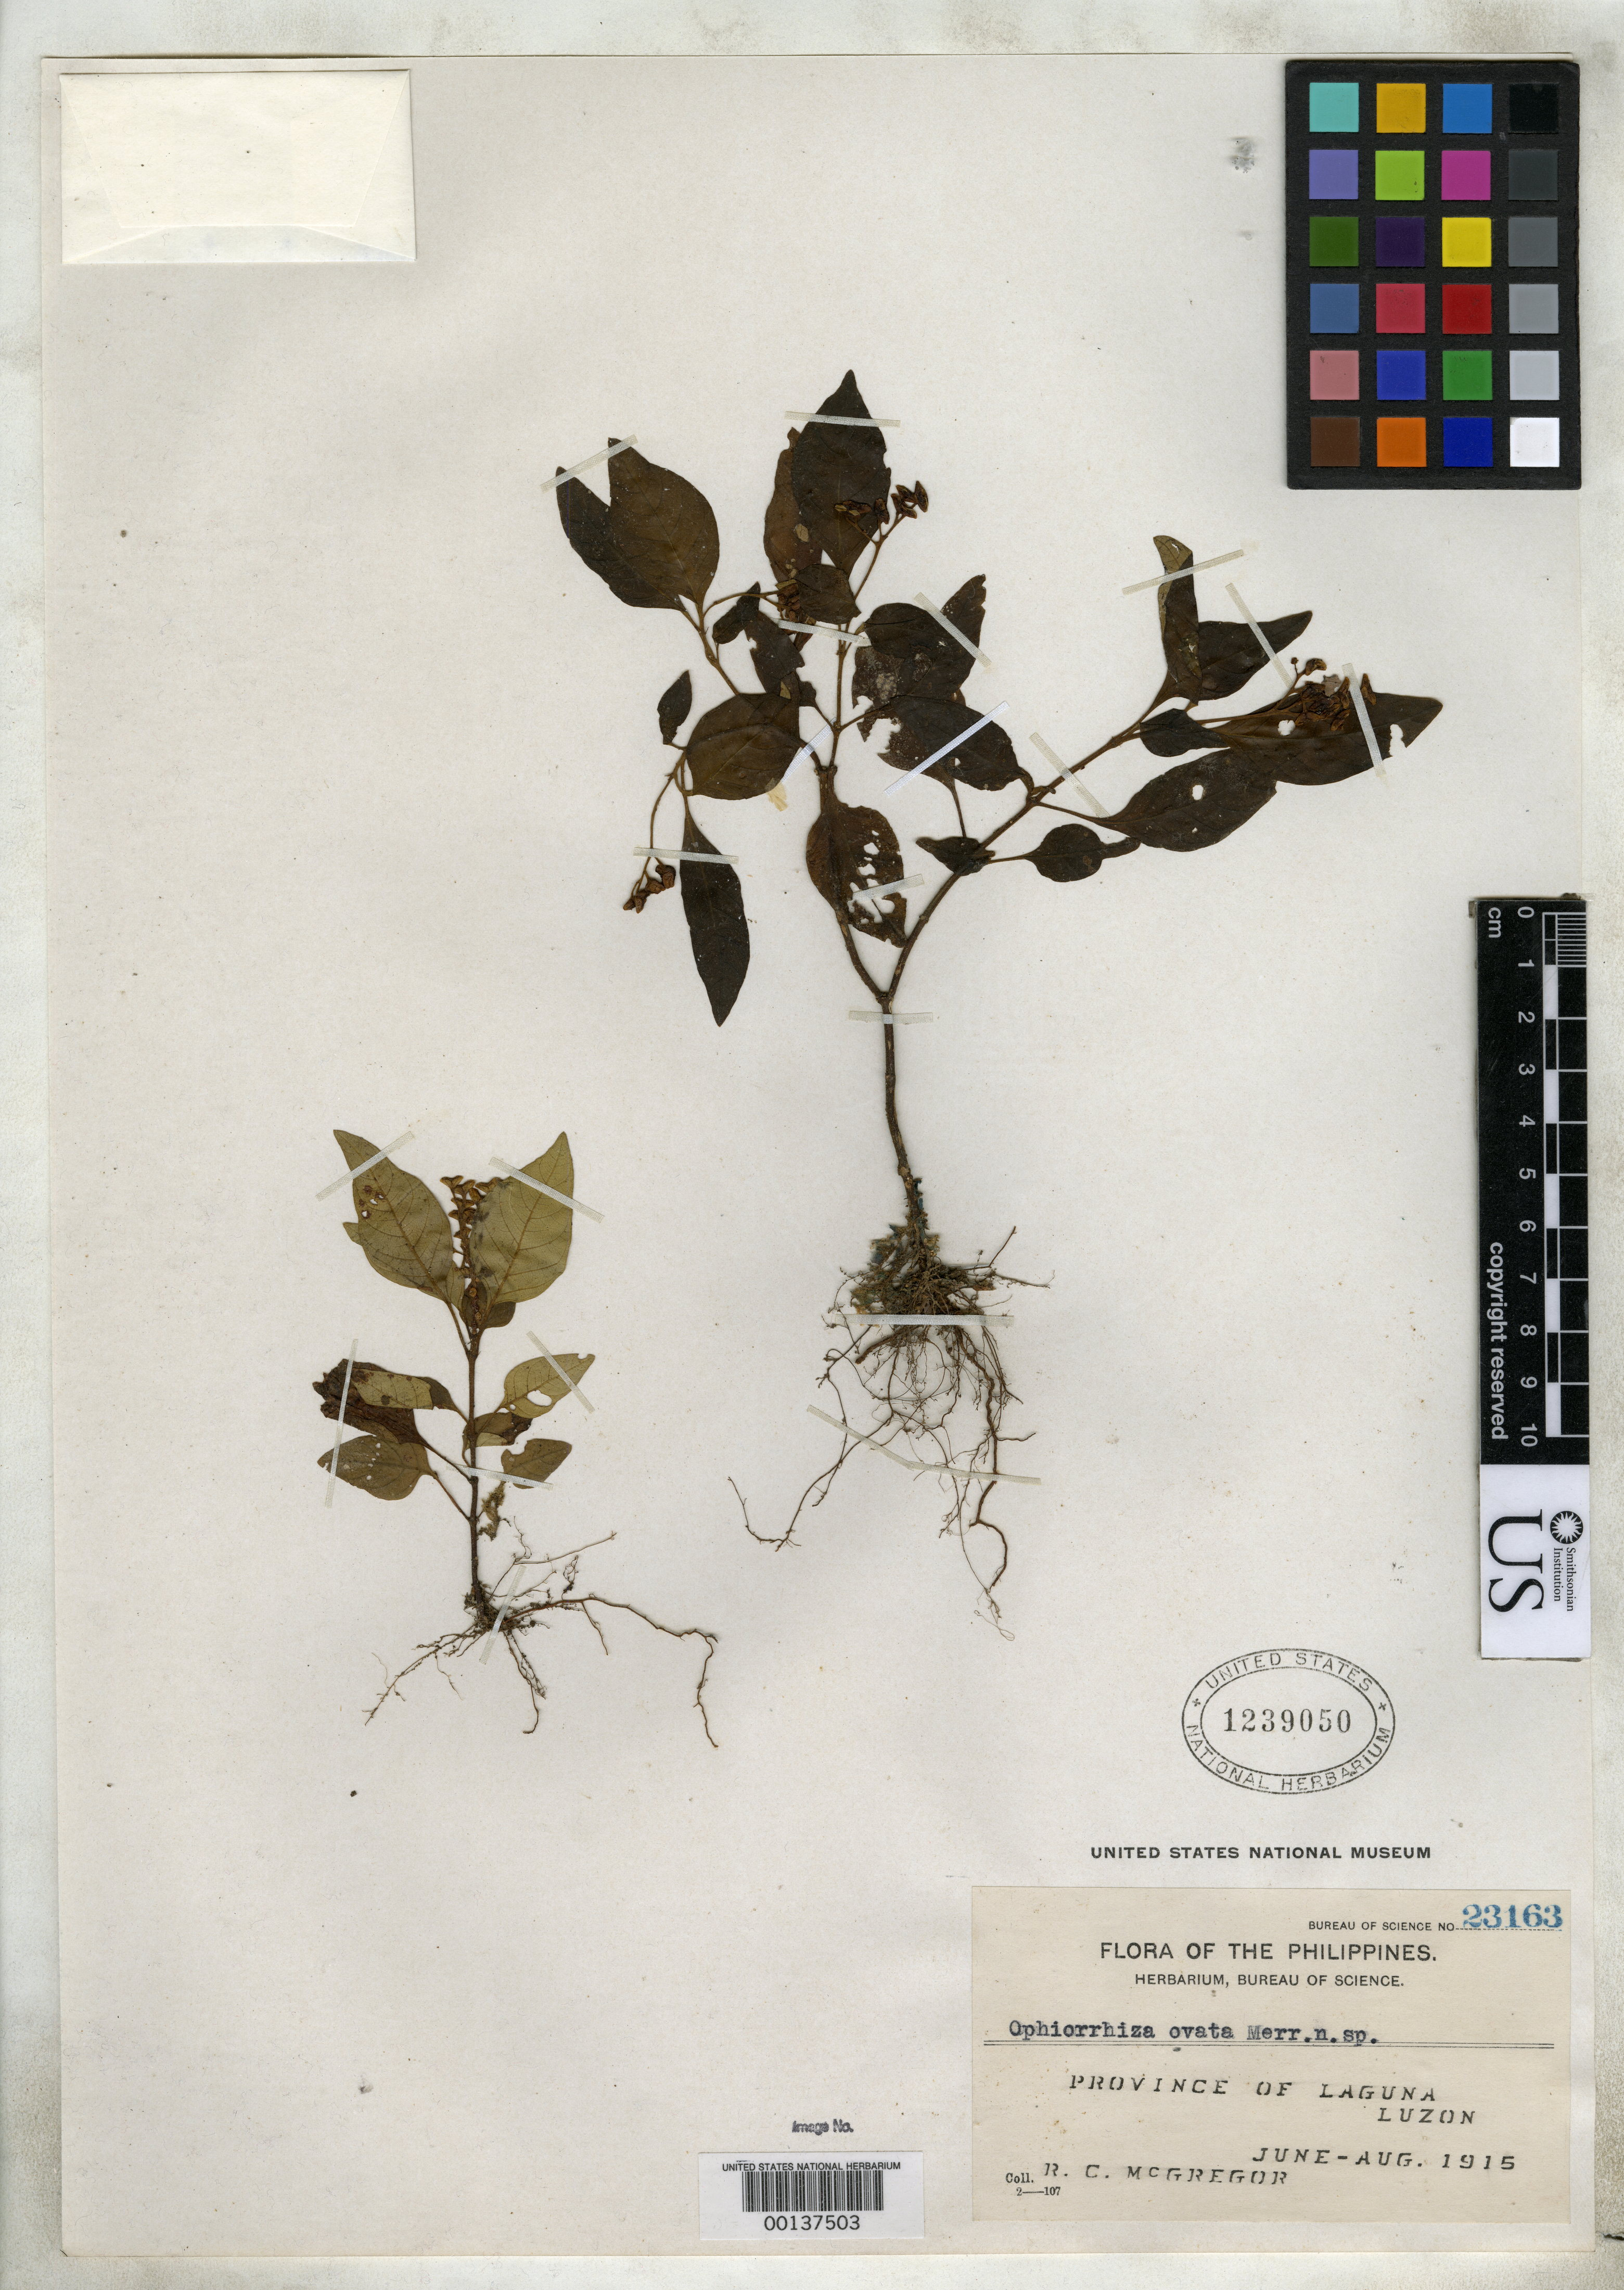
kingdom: Plantae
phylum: Tracheophyta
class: Magnoliopsida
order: Gentianales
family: Rubiaceae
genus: Ophiorrhiza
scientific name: Ophiorrhiza ovata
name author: Merr.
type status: Isotype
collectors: R. C. McGregor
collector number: Bur. Sci. 23163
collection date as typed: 20 Jul 1915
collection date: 1915-07-20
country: Philippines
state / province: Calabarzon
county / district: Laguna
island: Luzon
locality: Siniloan - Infanta trail, near Fami.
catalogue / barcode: US 1239050